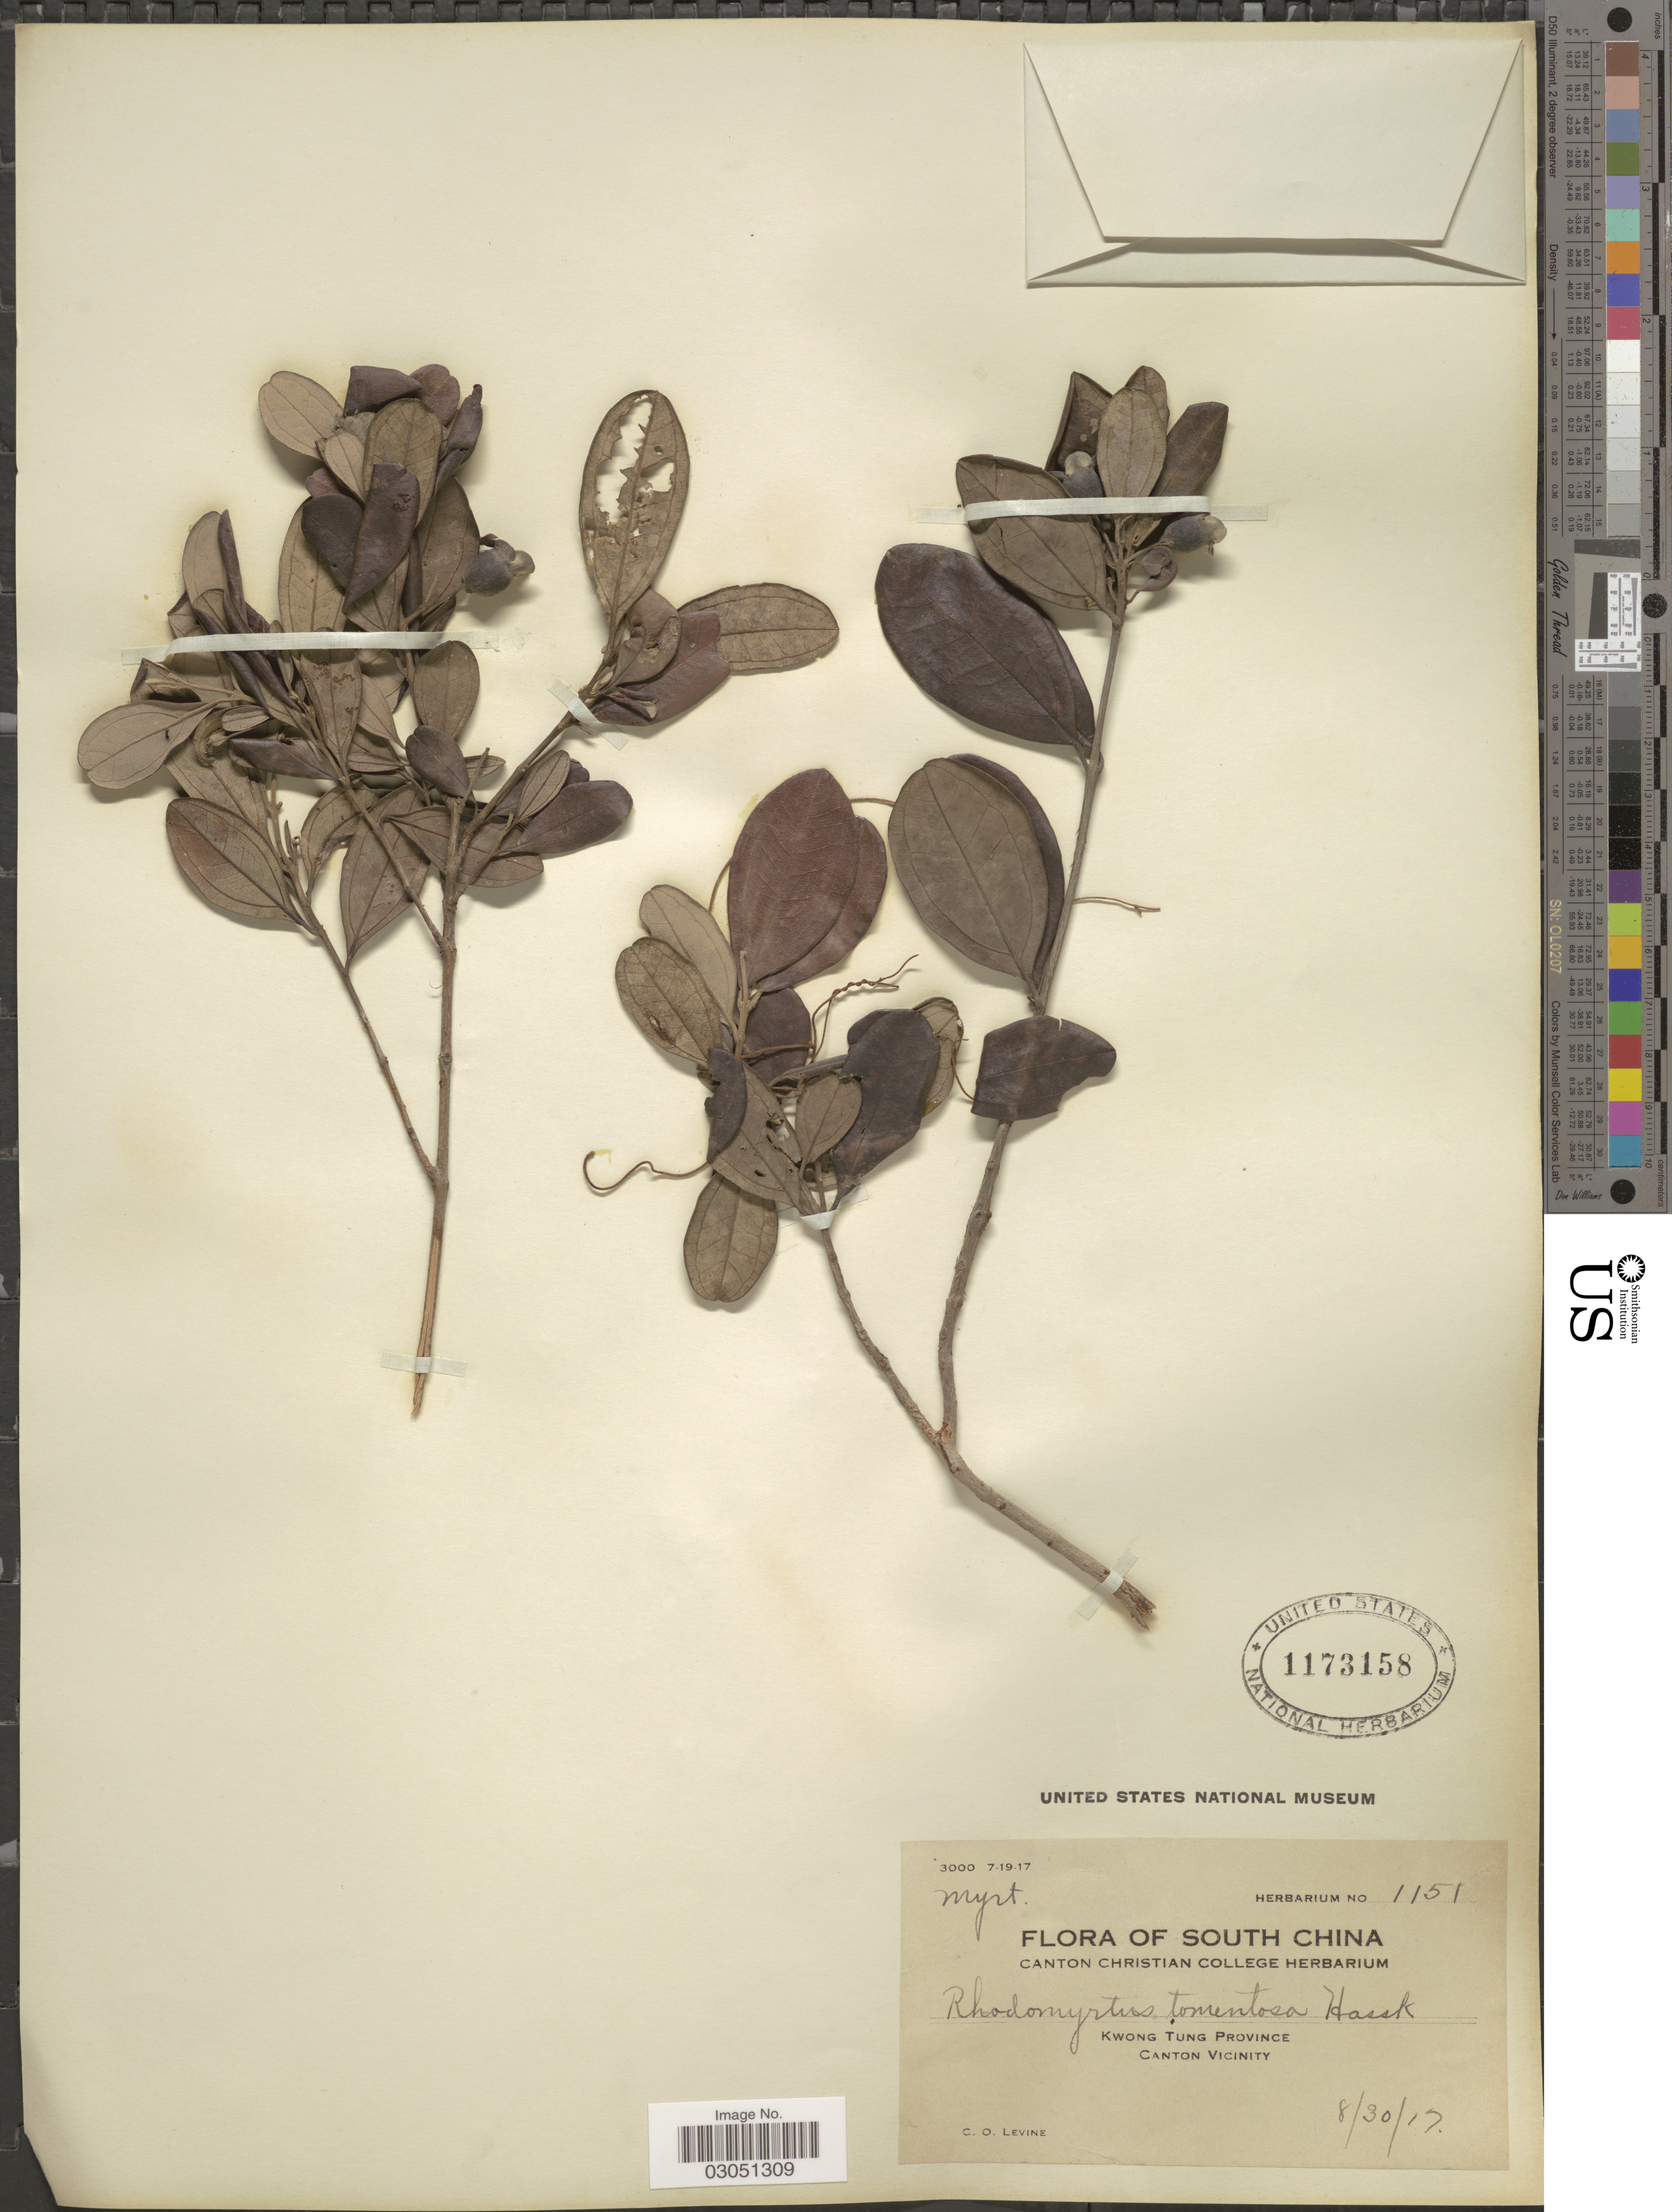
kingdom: Plantae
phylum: Tracheophyta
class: Magnoliopsida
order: Myrtales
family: Myrtaceae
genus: Rhodomyrtus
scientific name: Rhodomyrtus tomentosa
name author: (Aiton) Hassk.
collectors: C. O. Levine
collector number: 1151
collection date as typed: Transcribed d/m/y: 30/8/17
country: China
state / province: Guangdong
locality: South China, Kwong Tung Province, Canton Vicinity.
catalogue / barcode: US 1173158